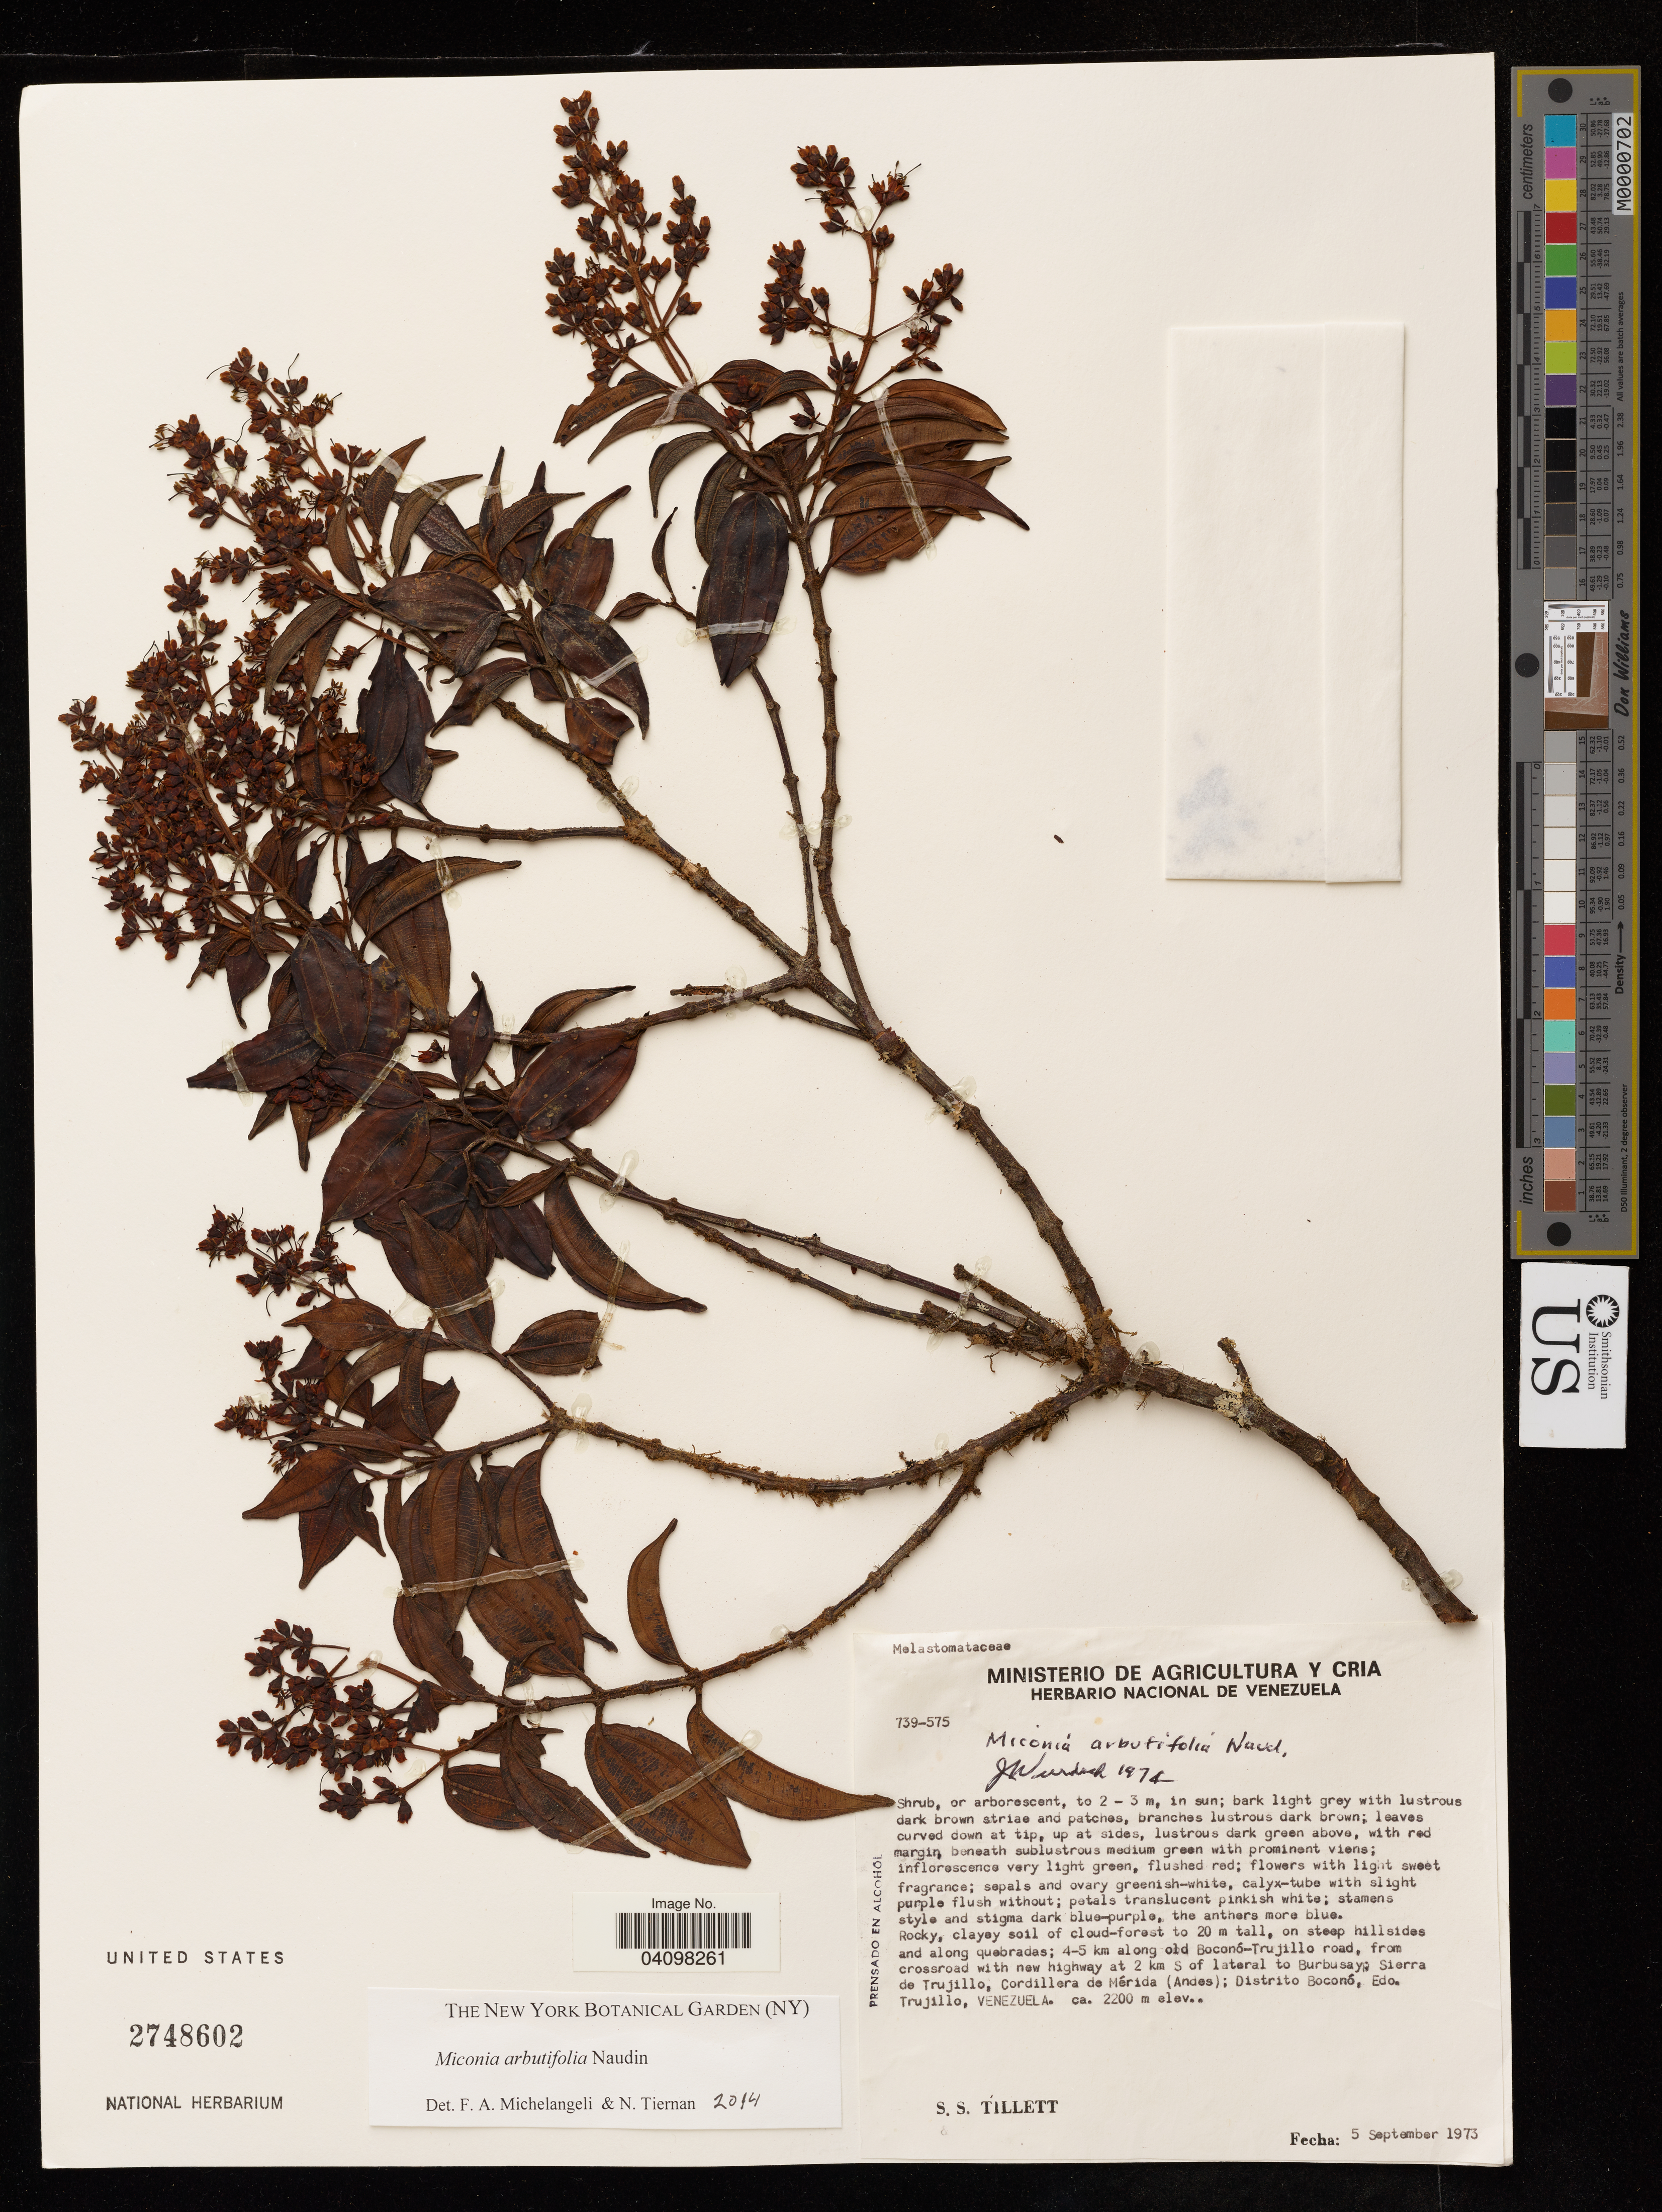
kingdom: Plantae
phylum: Tracheophyta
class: Magnoliopsida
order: Myrtales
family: Melastomataceae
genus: Miconia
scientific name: Miconia arbutifolia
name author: Naudin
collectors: S. Tillett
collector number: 739-575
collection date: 1973-09-05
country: Venezuela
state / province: Trujillo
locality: Distrito Boconó.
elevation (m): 2200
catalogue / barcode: US 2748602